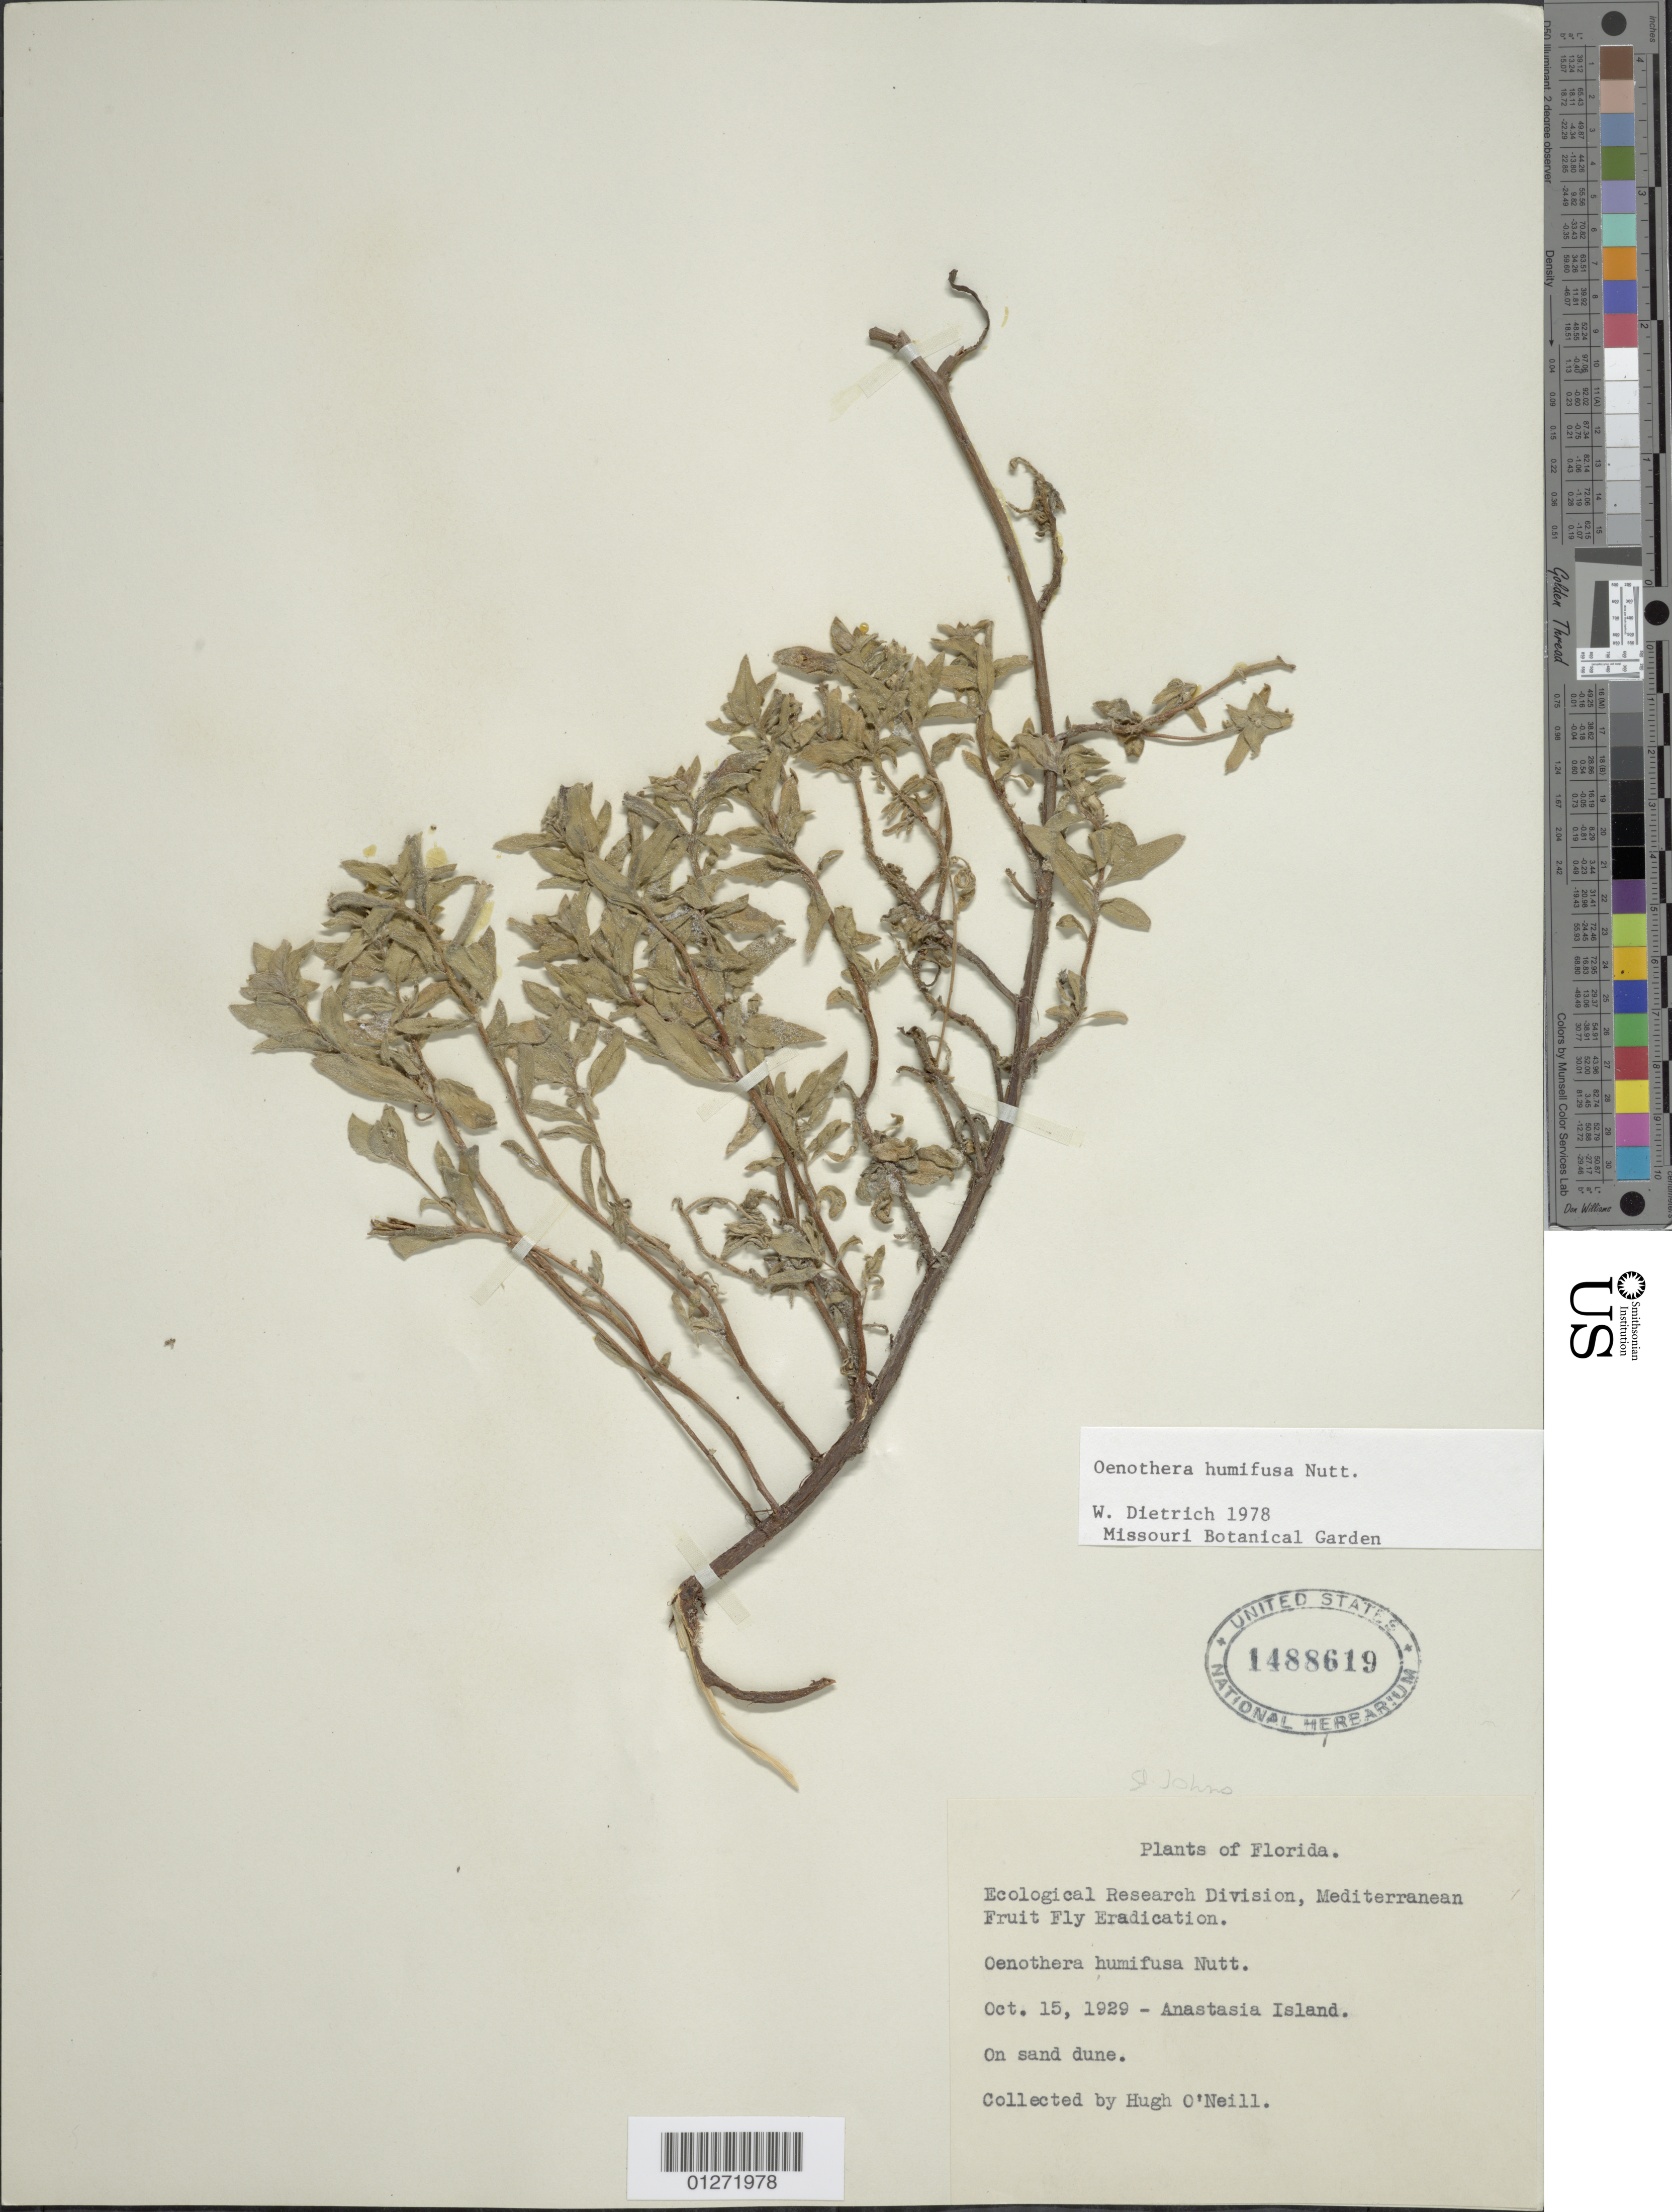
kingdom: Plantae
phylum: Tracheophyta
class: Magnoliopsida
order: Myrtales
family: Onagraceae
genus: Oenothera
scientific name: Oenothera humifusa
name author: Nutt.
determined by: Dietrich, W.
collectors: H. O'Neill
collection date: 1929-10-15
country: United States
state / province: Florida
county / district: Saint Johns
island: Anastasia Island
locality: Anastasia island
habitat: Sand dune.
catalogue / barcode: US 1488619